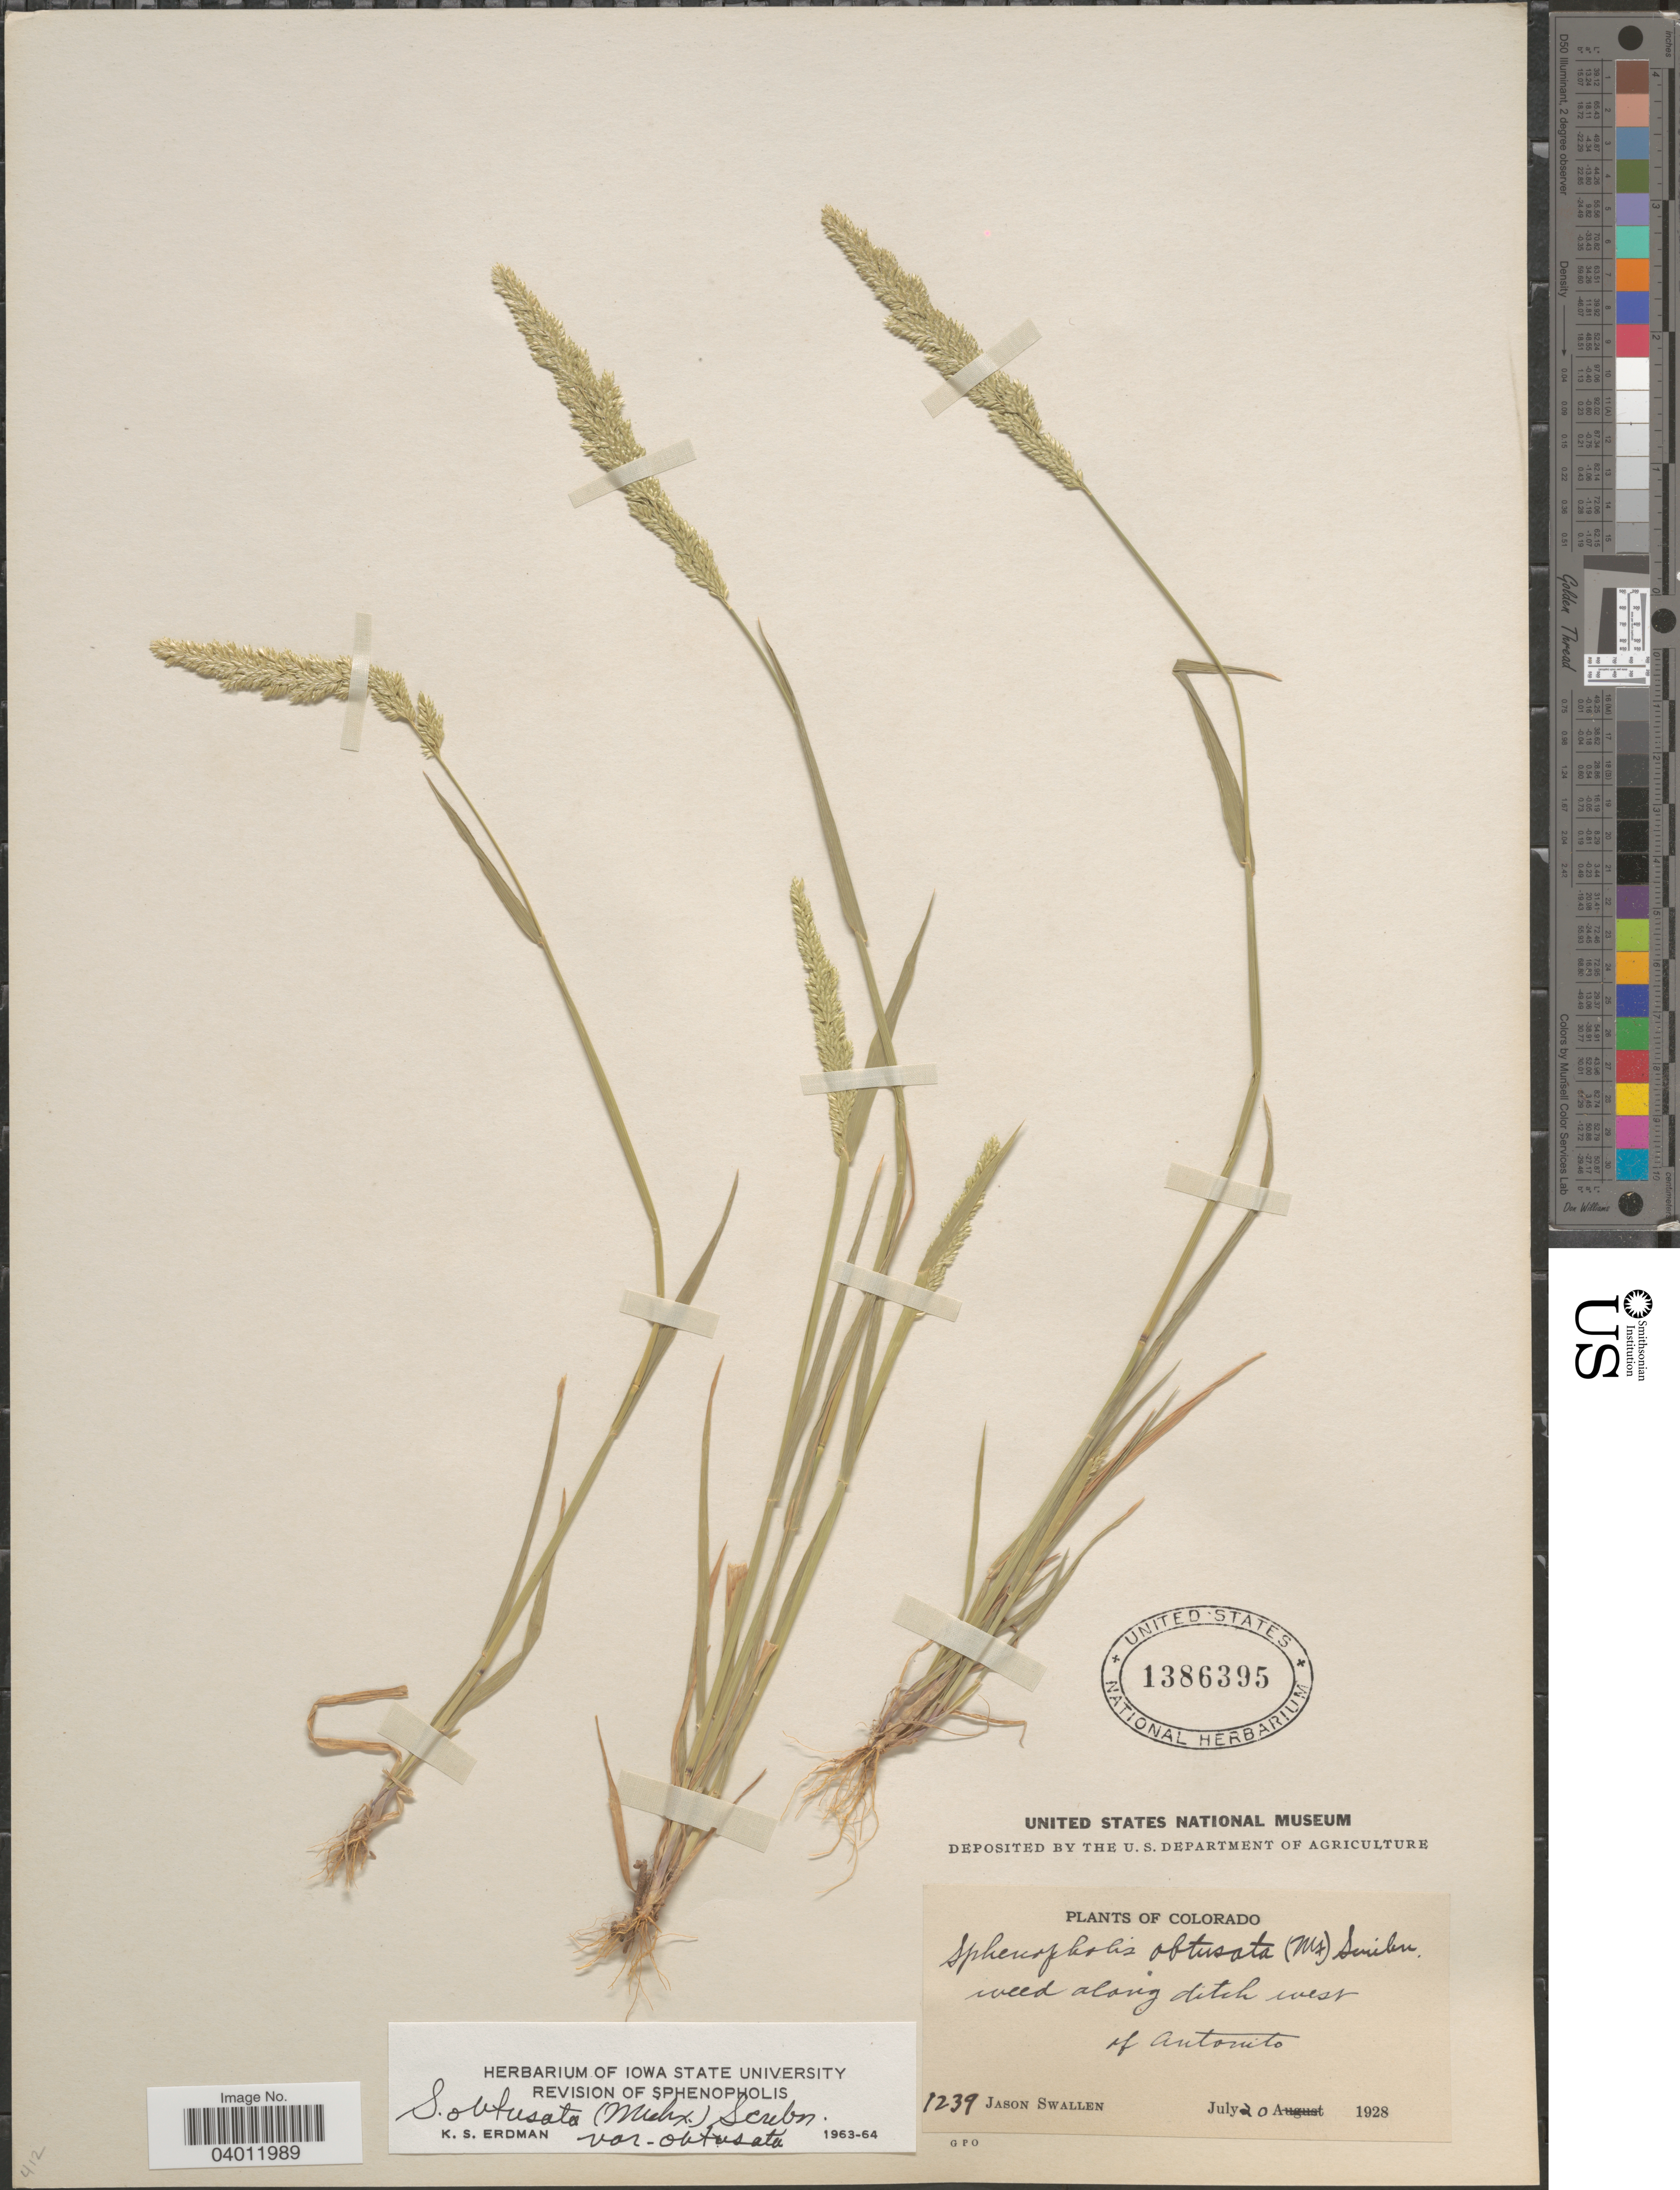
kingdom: Plantae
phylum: Tracheophyta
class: Liliopsida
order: Poales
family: Poaceae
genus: Sphenopholis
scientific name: Sphenopholis obtusata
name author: (Michx.) Scribn.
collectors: J. R. Swallen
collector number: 1239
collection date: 1928-07-20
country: United States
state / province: Colorado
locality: Along ditch west of Antonito.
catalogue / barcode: US 1386395